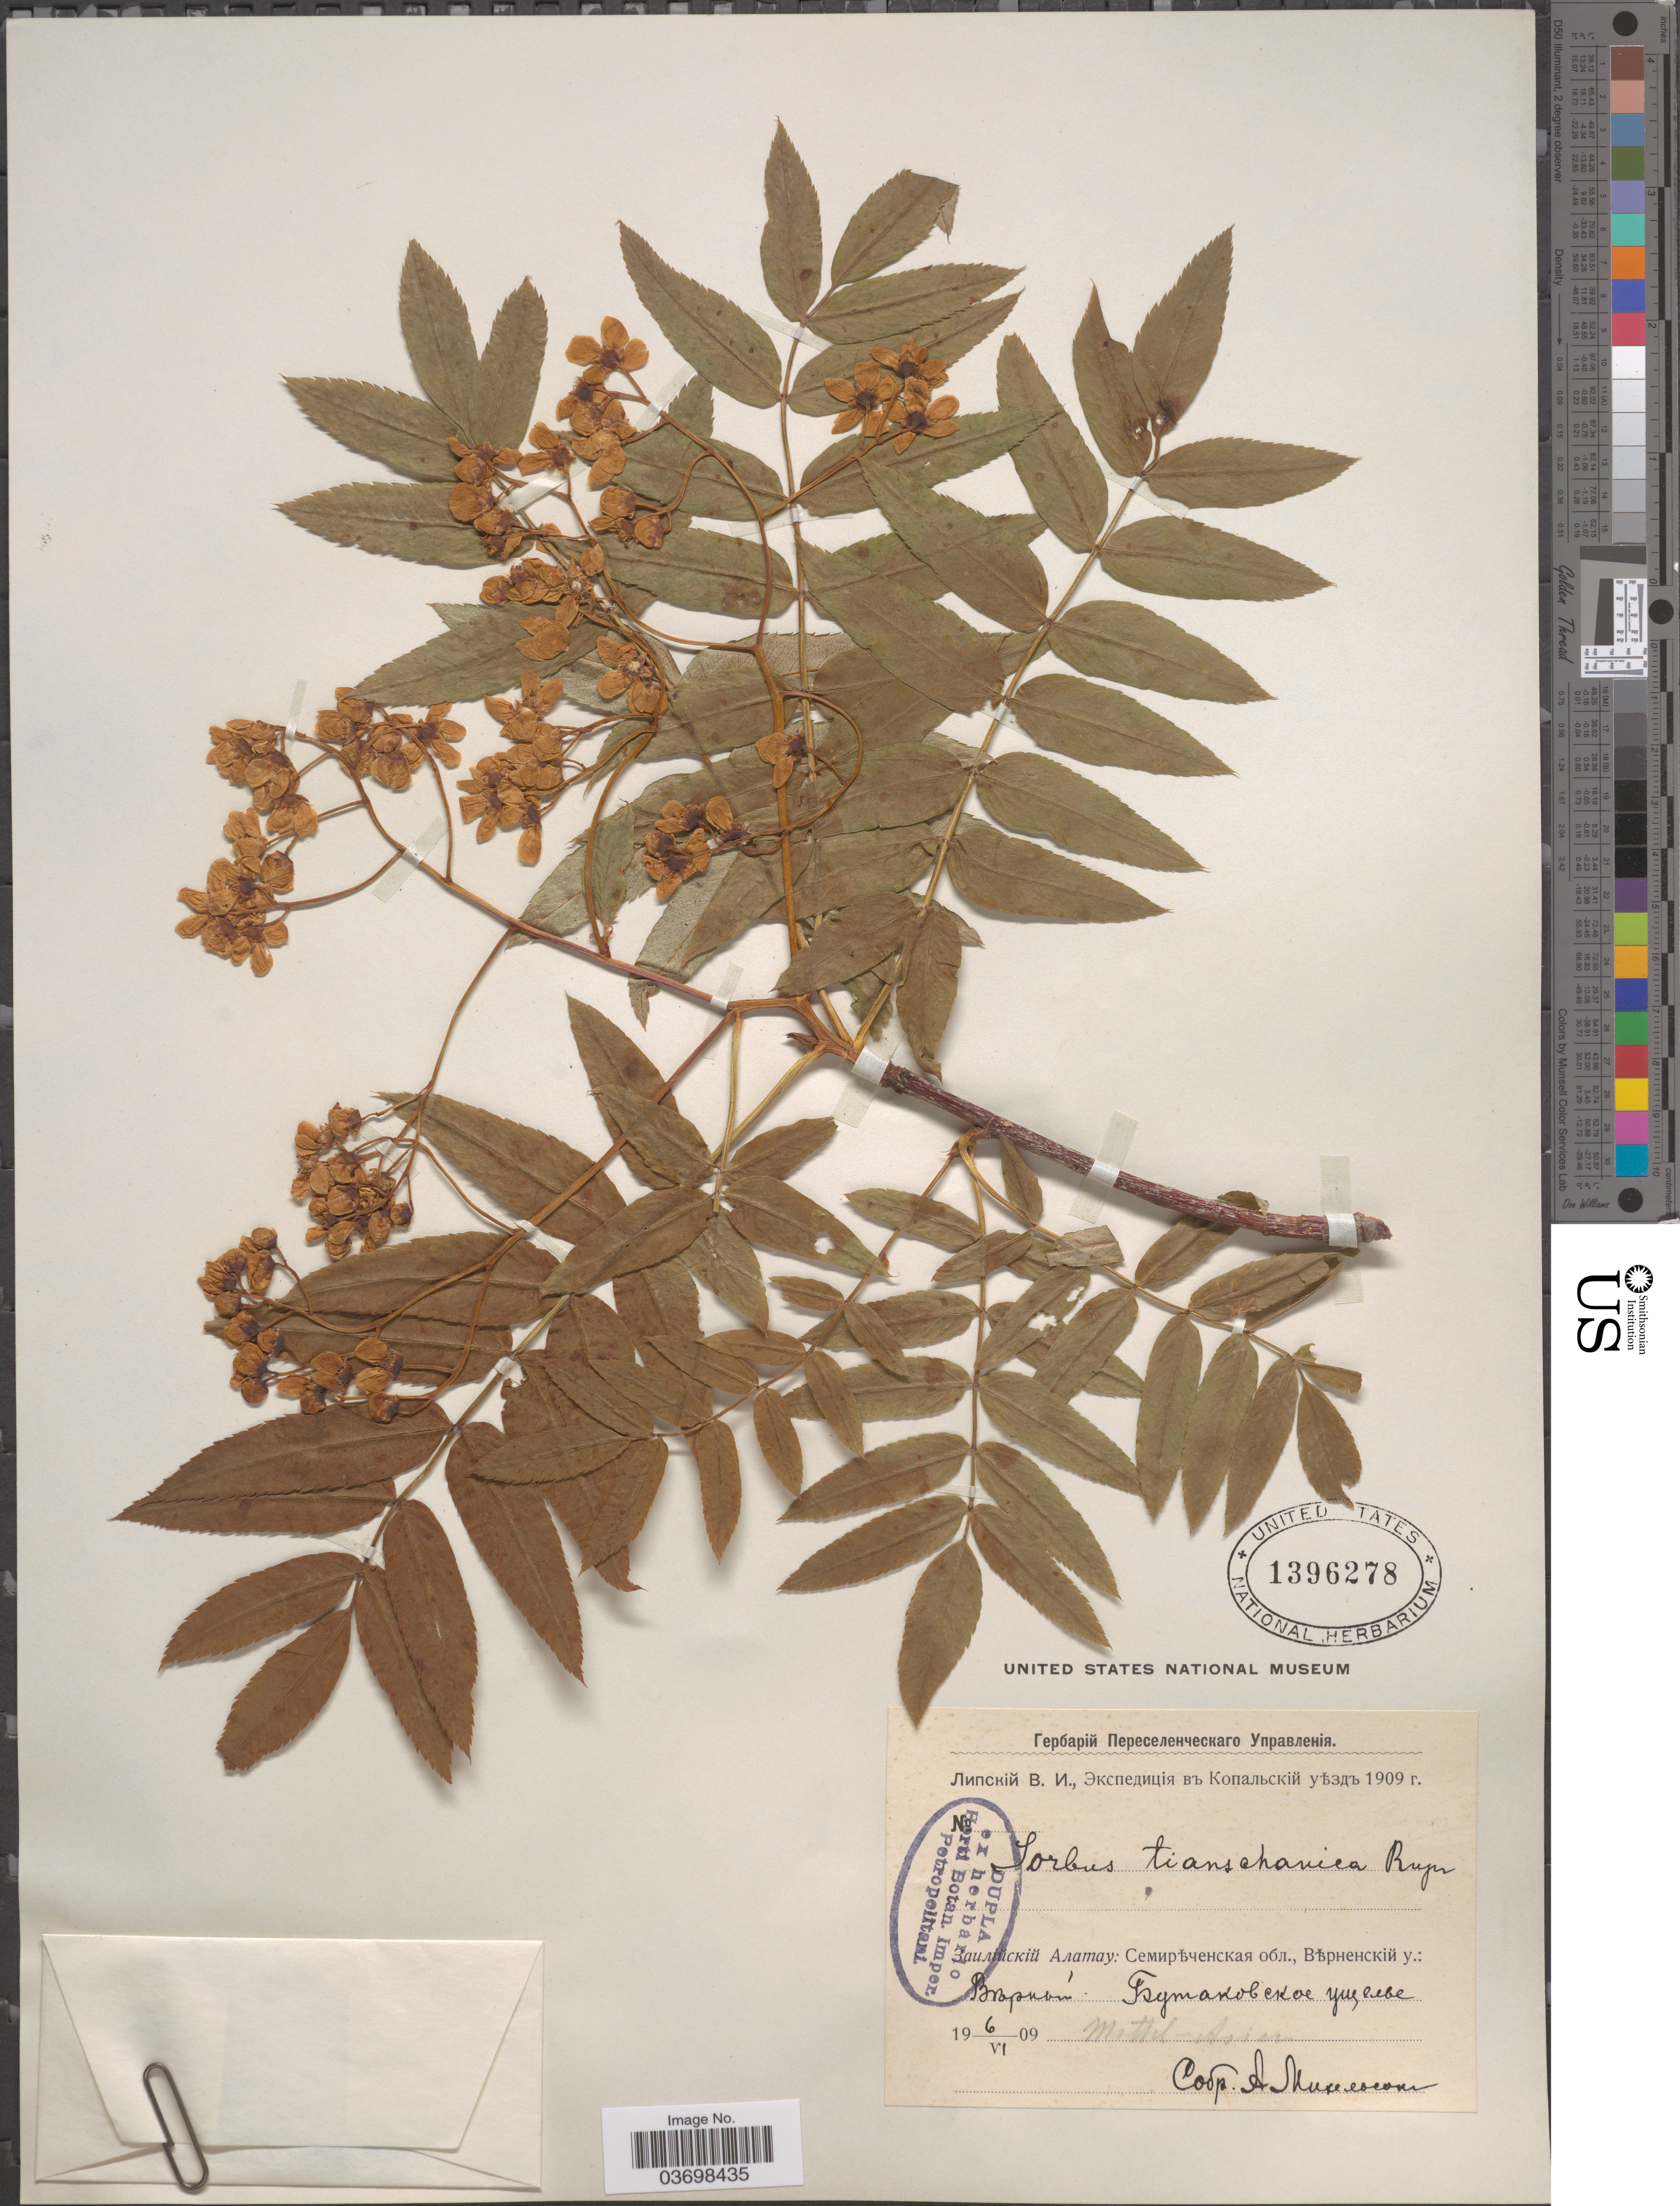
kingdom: Plantae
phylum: Tracheophyta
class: Magnoliopsida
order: Rosales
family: Rosaceae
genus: Sorbus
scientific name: Sorbus tianshanica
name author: Rupr.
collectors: A. Mikhelson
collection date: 1909-06-06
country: Kazakhstan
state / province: Almaty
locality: Trans-Ili Alatau, Butakovskoe Gorgre.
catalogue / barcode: US 1396278